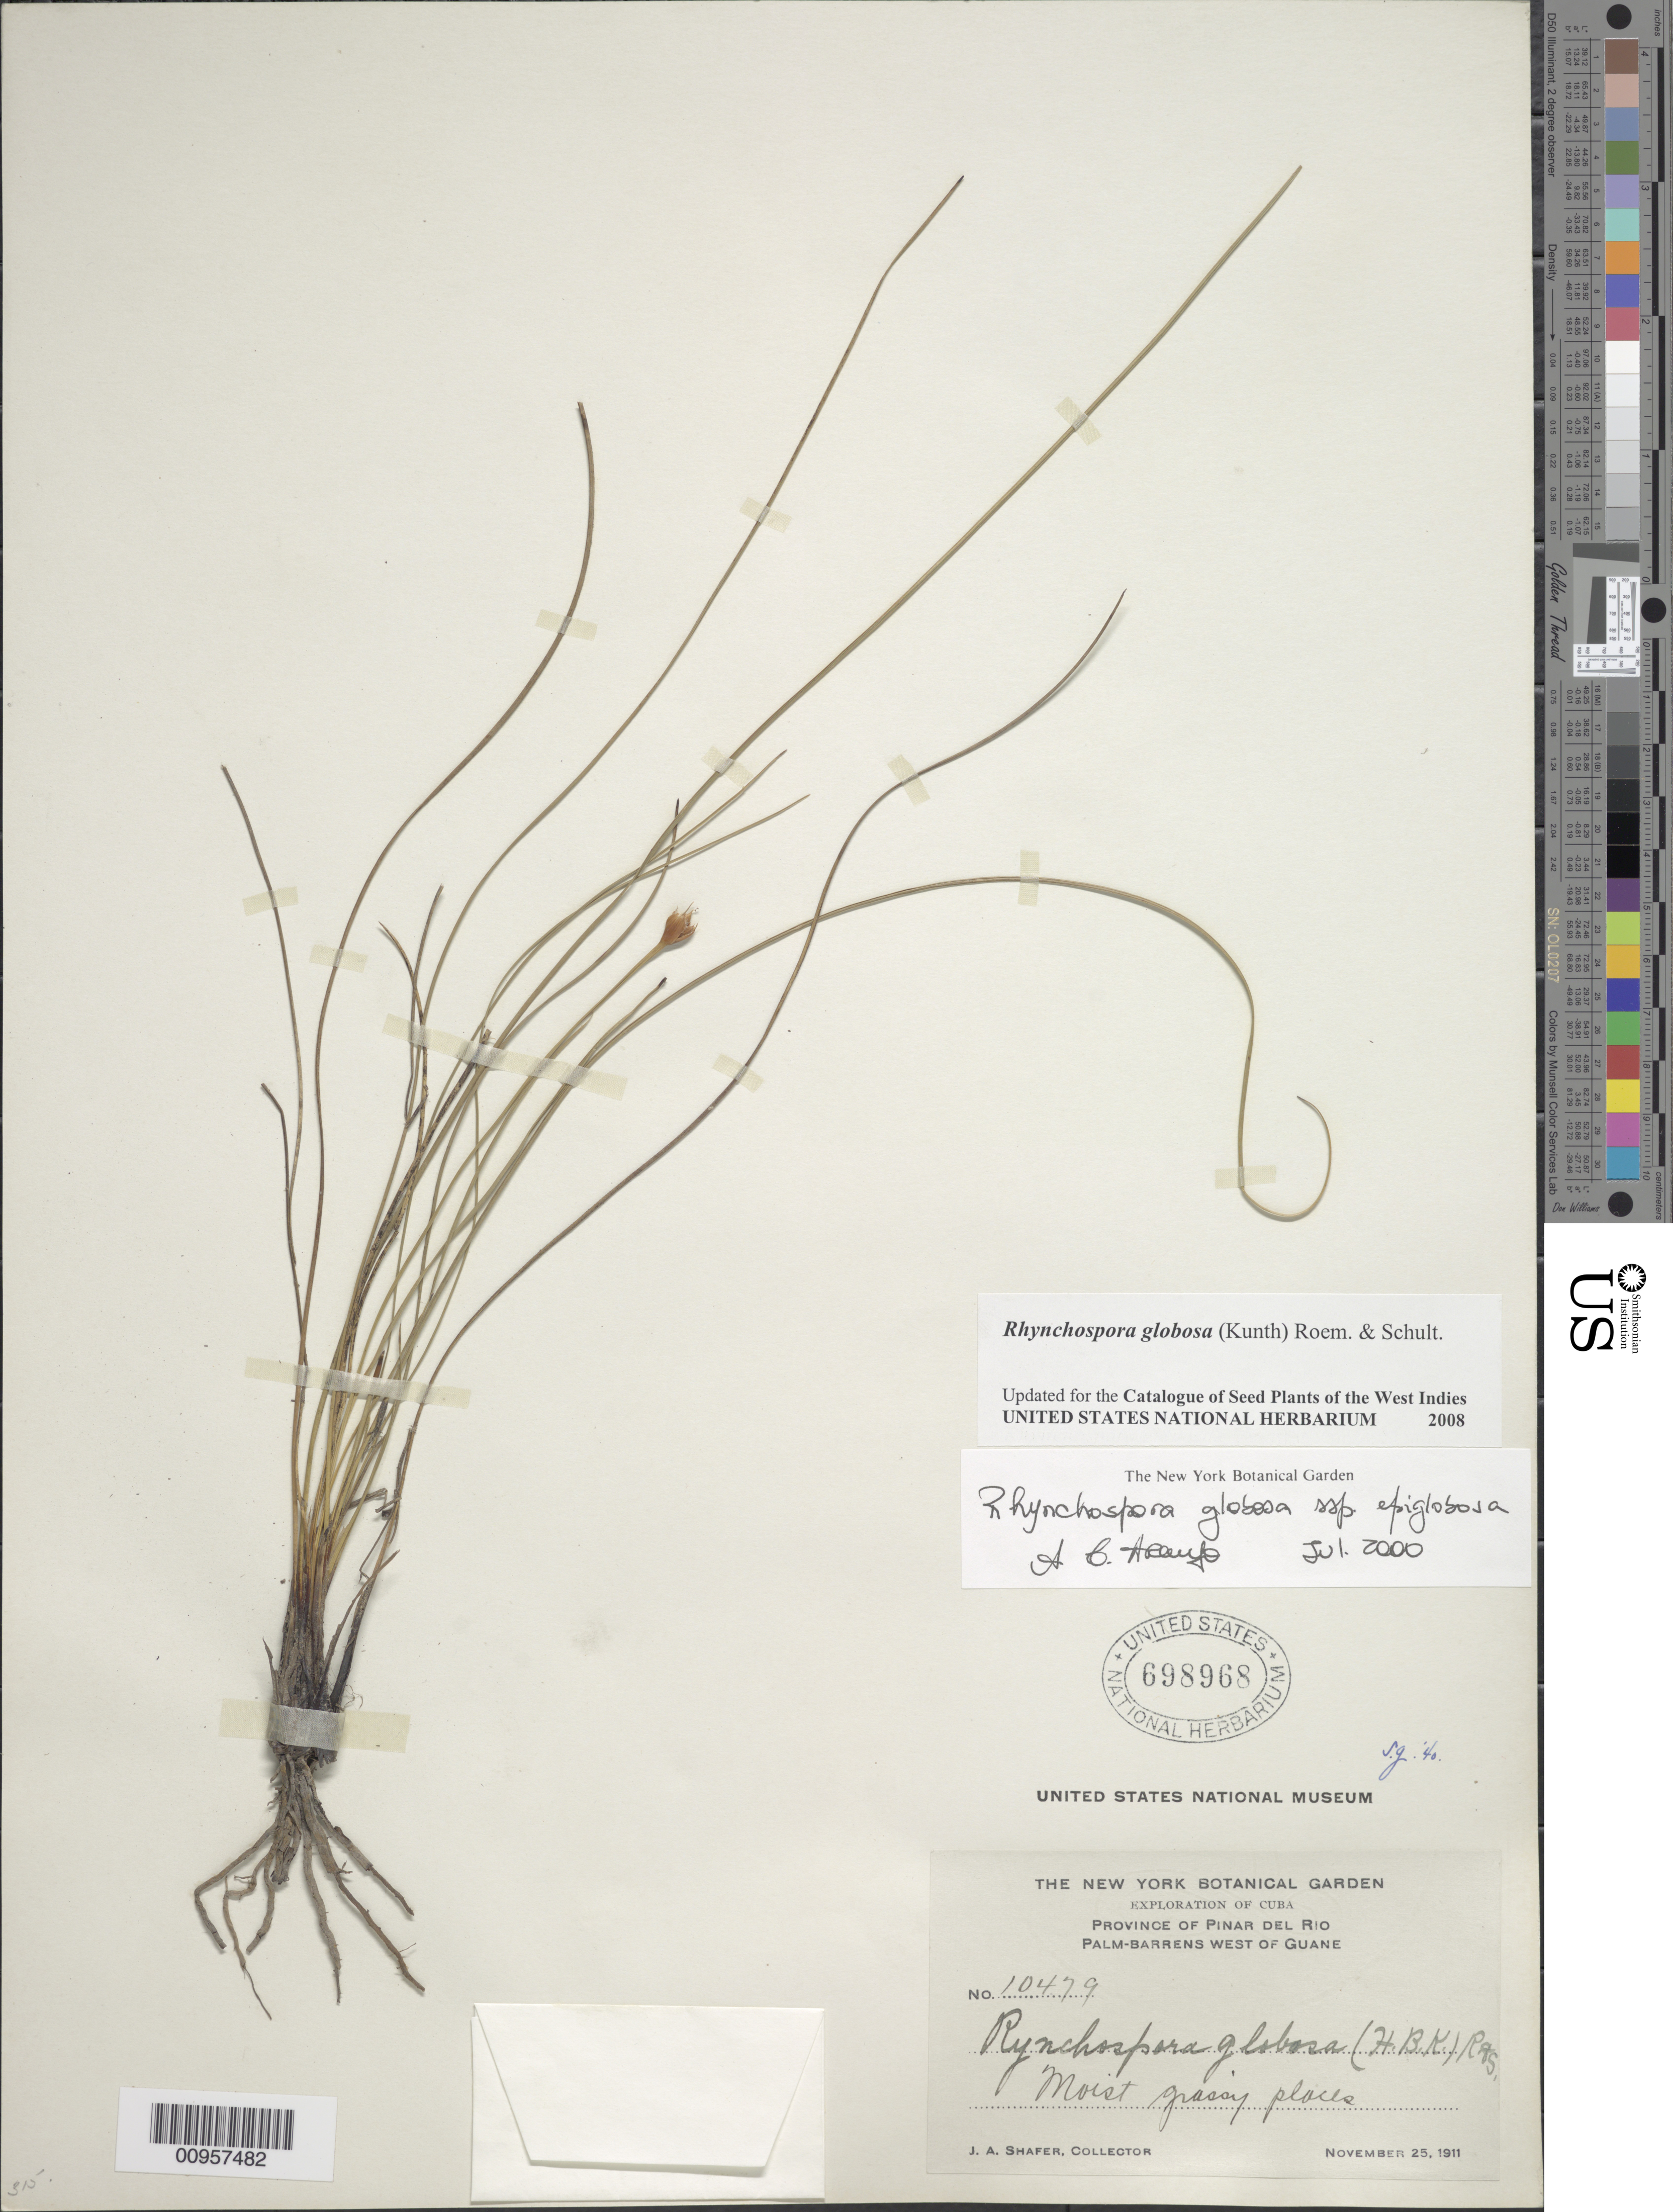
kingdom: Plantae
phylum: Tracheophyta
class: Liliopsida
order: Poales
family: Cyperaceae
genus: Rhynchospora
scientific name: Rhynchospora globosa var. globosa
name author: (Kunth) Roem. & Schult.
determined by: Strong, M. T., (US), Smithsonian Institution - National Museum of Natural History (UNITED STATES)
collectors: J. A. Shafer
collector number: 10479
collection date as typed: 25 Nov 1911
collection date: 1911-11-25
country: Cuba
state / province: Pinar del Rio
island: Cuba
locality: Palm-barrens, W of Guane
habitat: Moist grassy places in palm-barrens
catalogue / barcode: US 698968